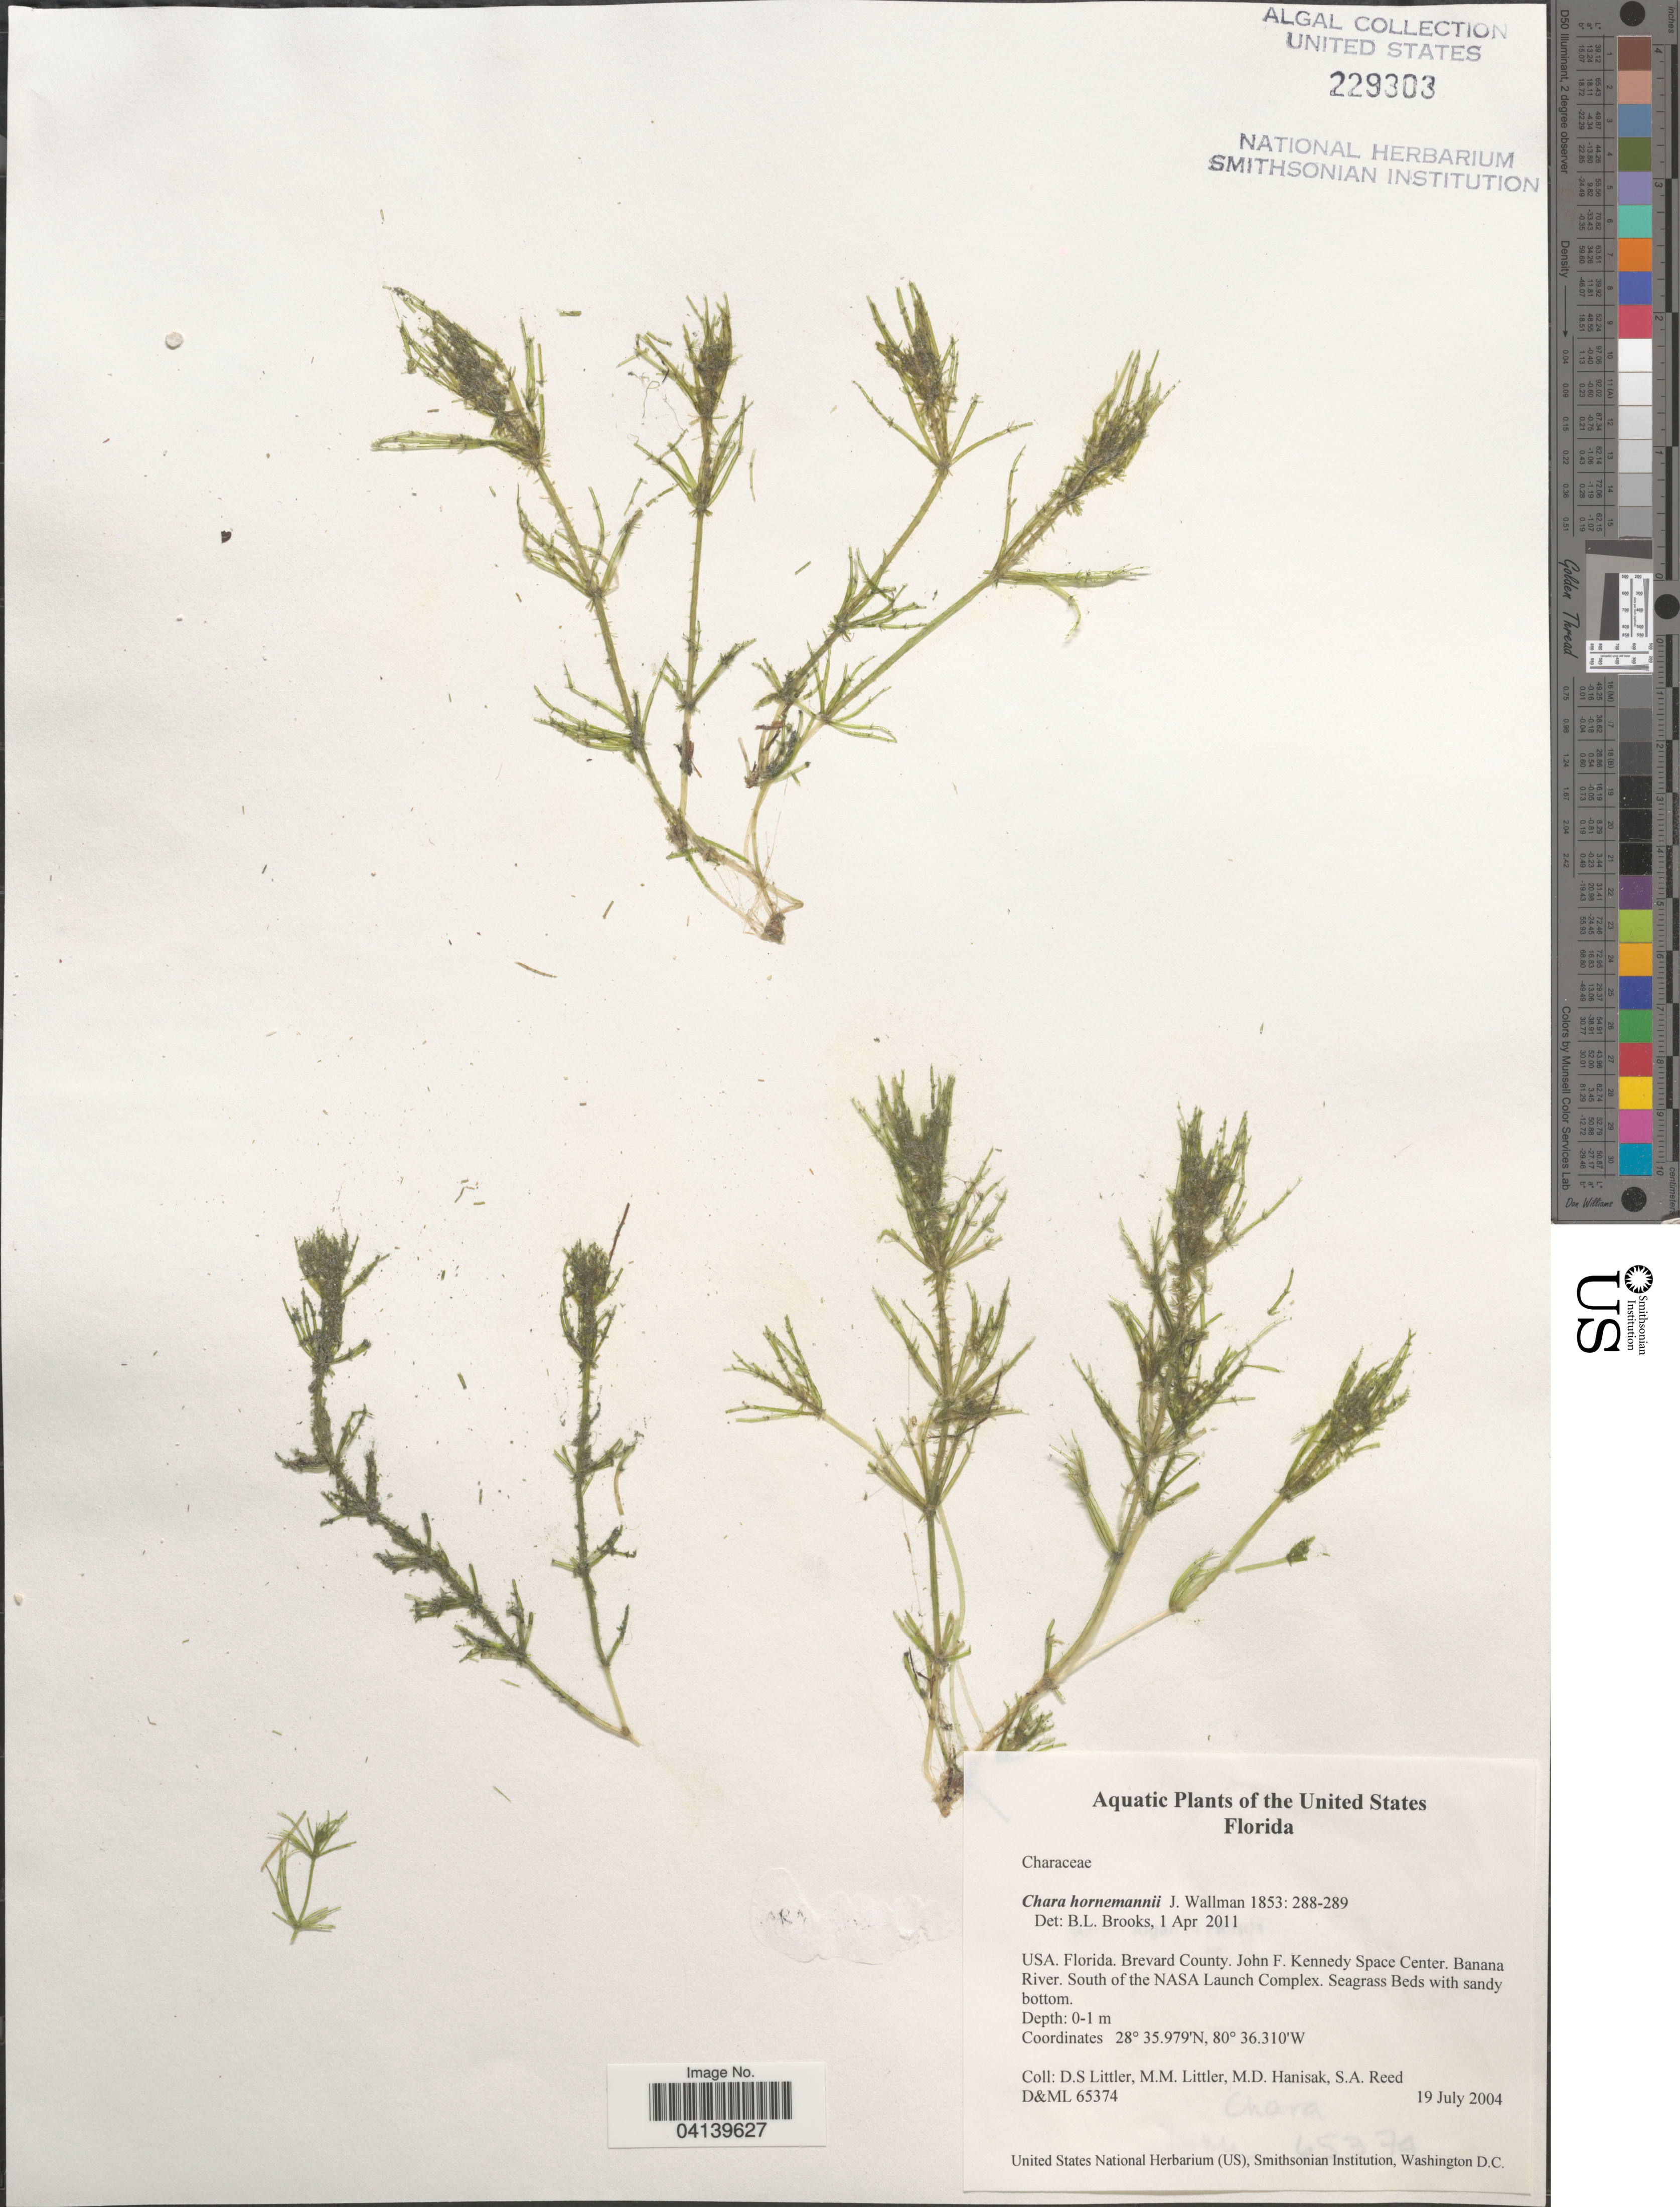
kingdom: Plantae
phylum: Charophyta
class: Charophyceae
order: Charales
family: Characeae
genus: Chara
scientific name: Chara hornemannii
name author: Wallman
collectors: D. S. Littler, M. Hanisak & S. Reed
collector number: D&ML65374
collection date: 2004-07-19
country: United States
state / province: Florida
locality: Brevard County. John F. Kennedy Space Center. Banana River. South of the NASA Launch Complex.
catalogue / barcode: US 229303